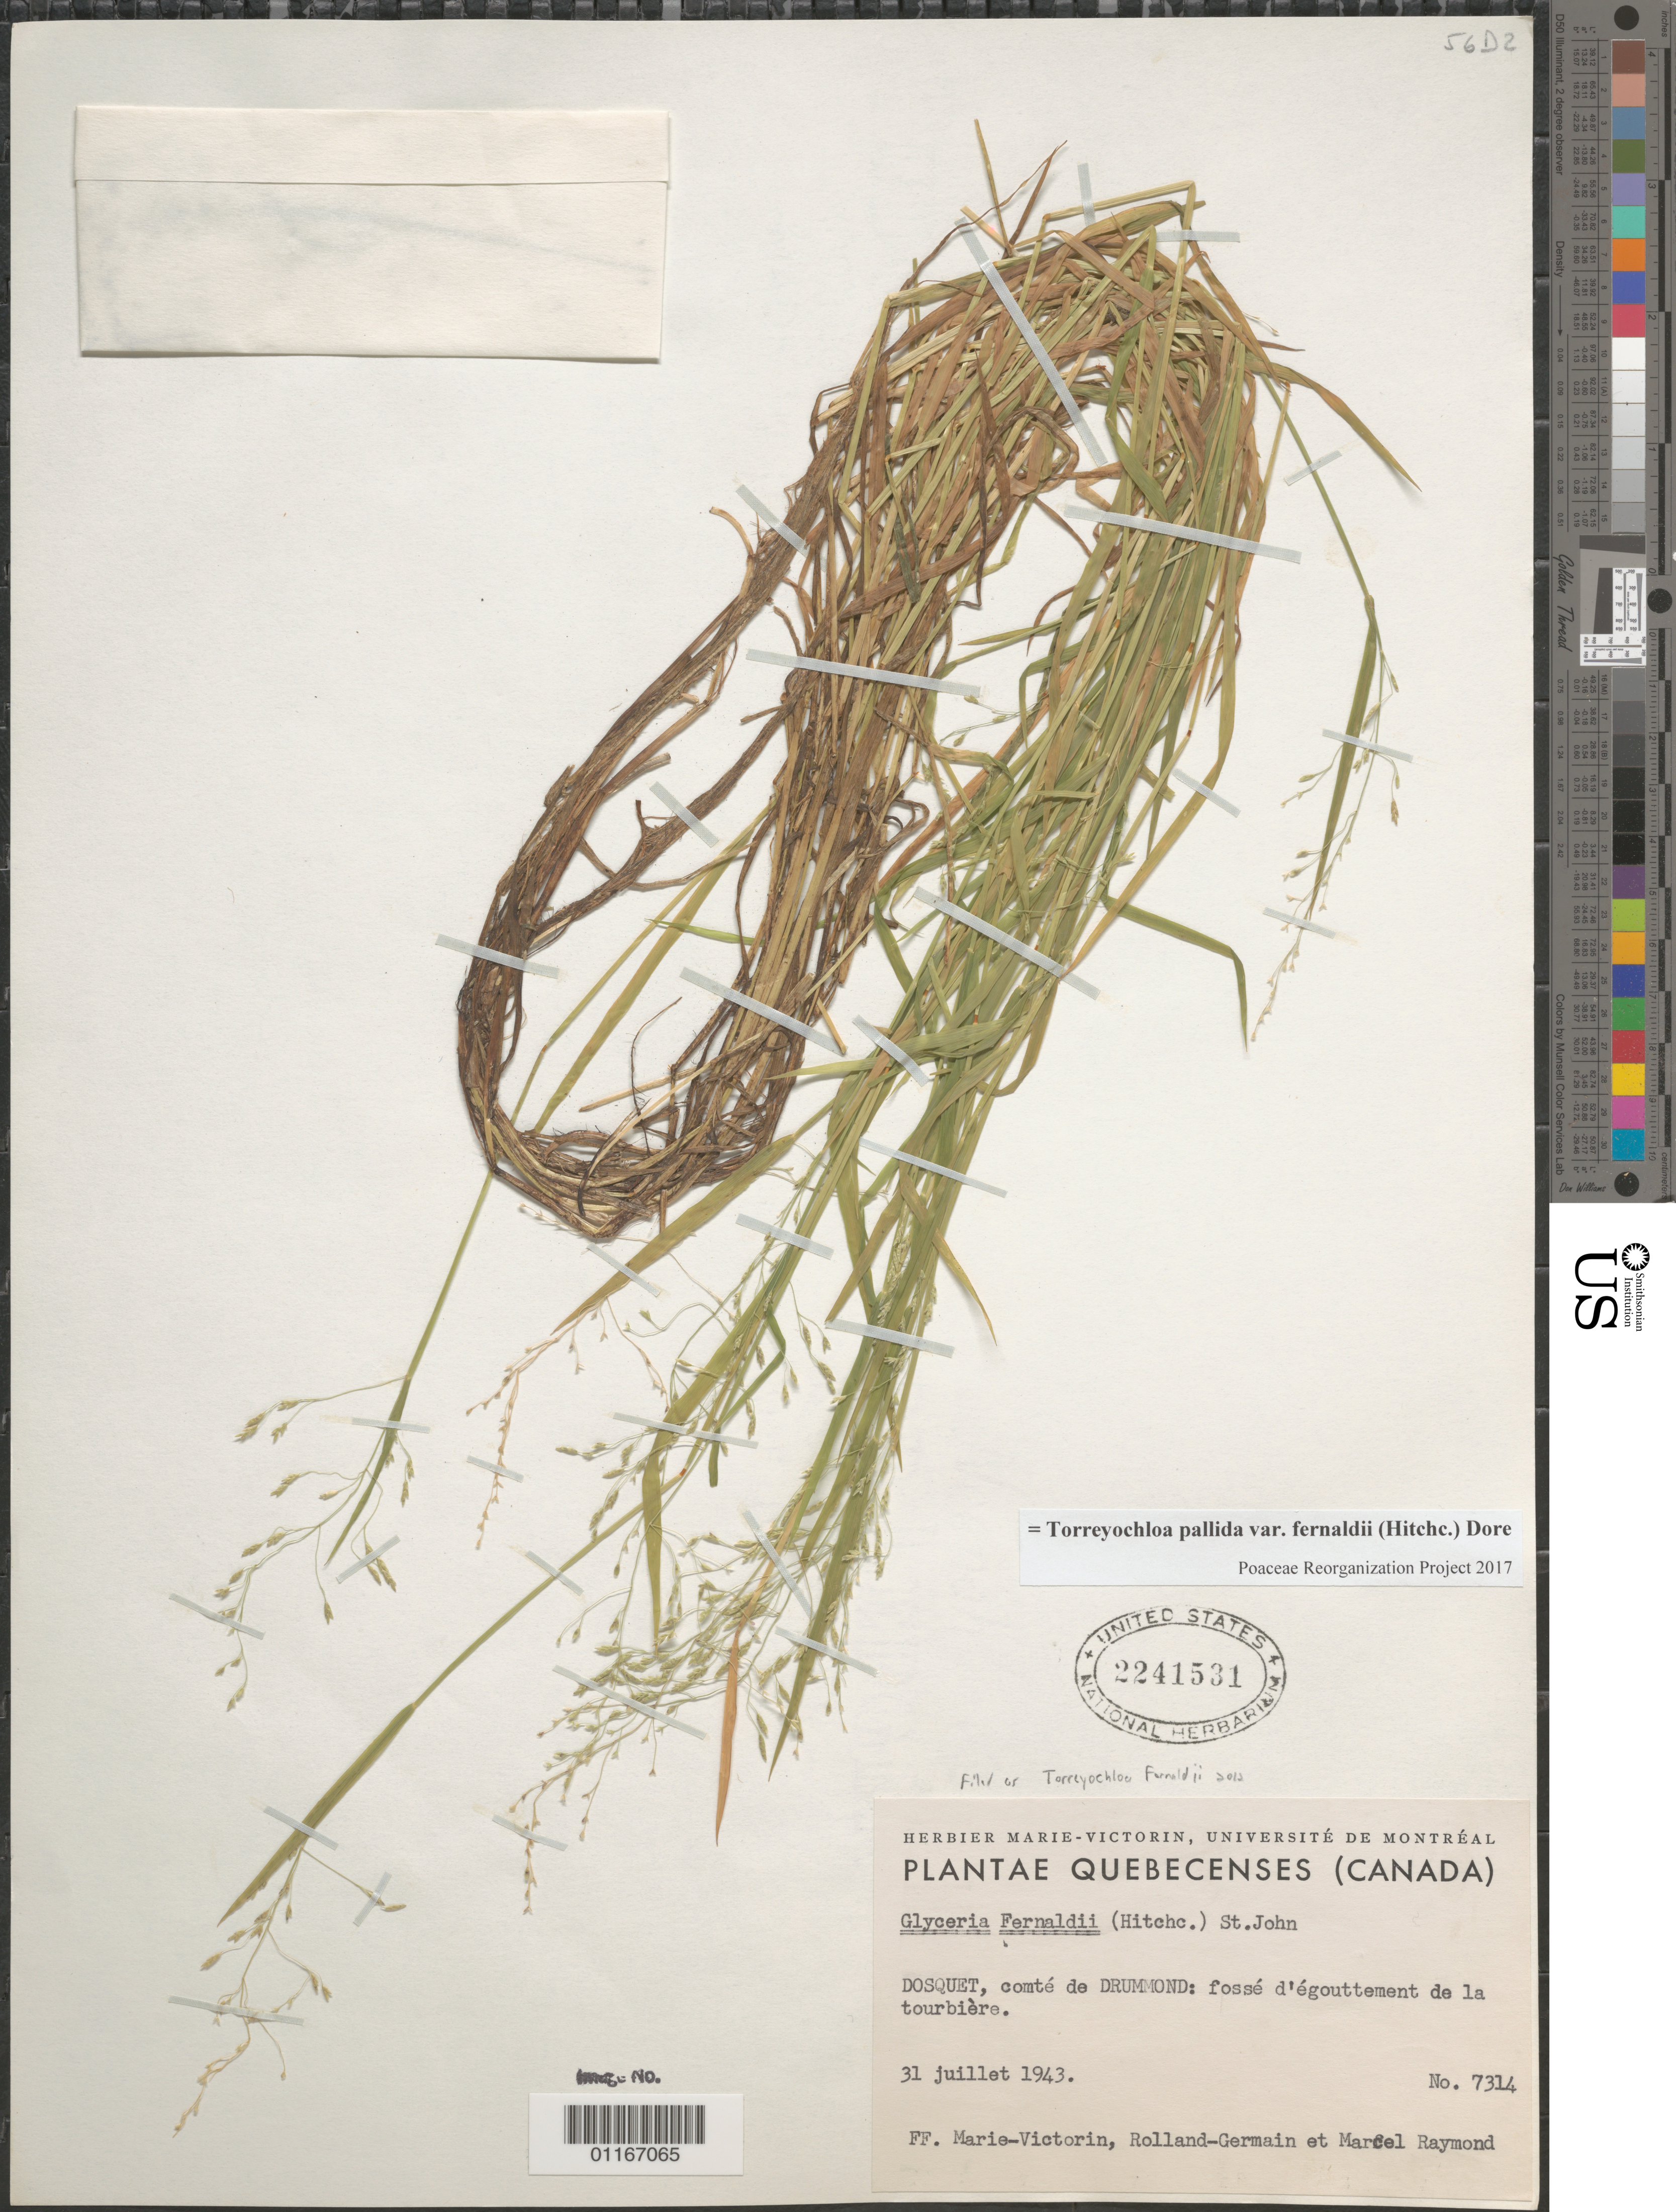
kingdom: Plantae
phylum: Tracheophyta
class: Liliopsida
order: Poales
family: Poaceae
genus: Torreyochloa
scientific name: Torreyochloa pallida var. fernaldii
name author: (Hitchc.) Dore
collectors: -. Marie-Victorin, Rolland-Germain & M. Raymond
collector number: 7314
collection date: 1943-07-31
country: Canada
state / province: Quebec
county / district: Montréal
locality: Dosquet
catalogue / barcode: US 2241531